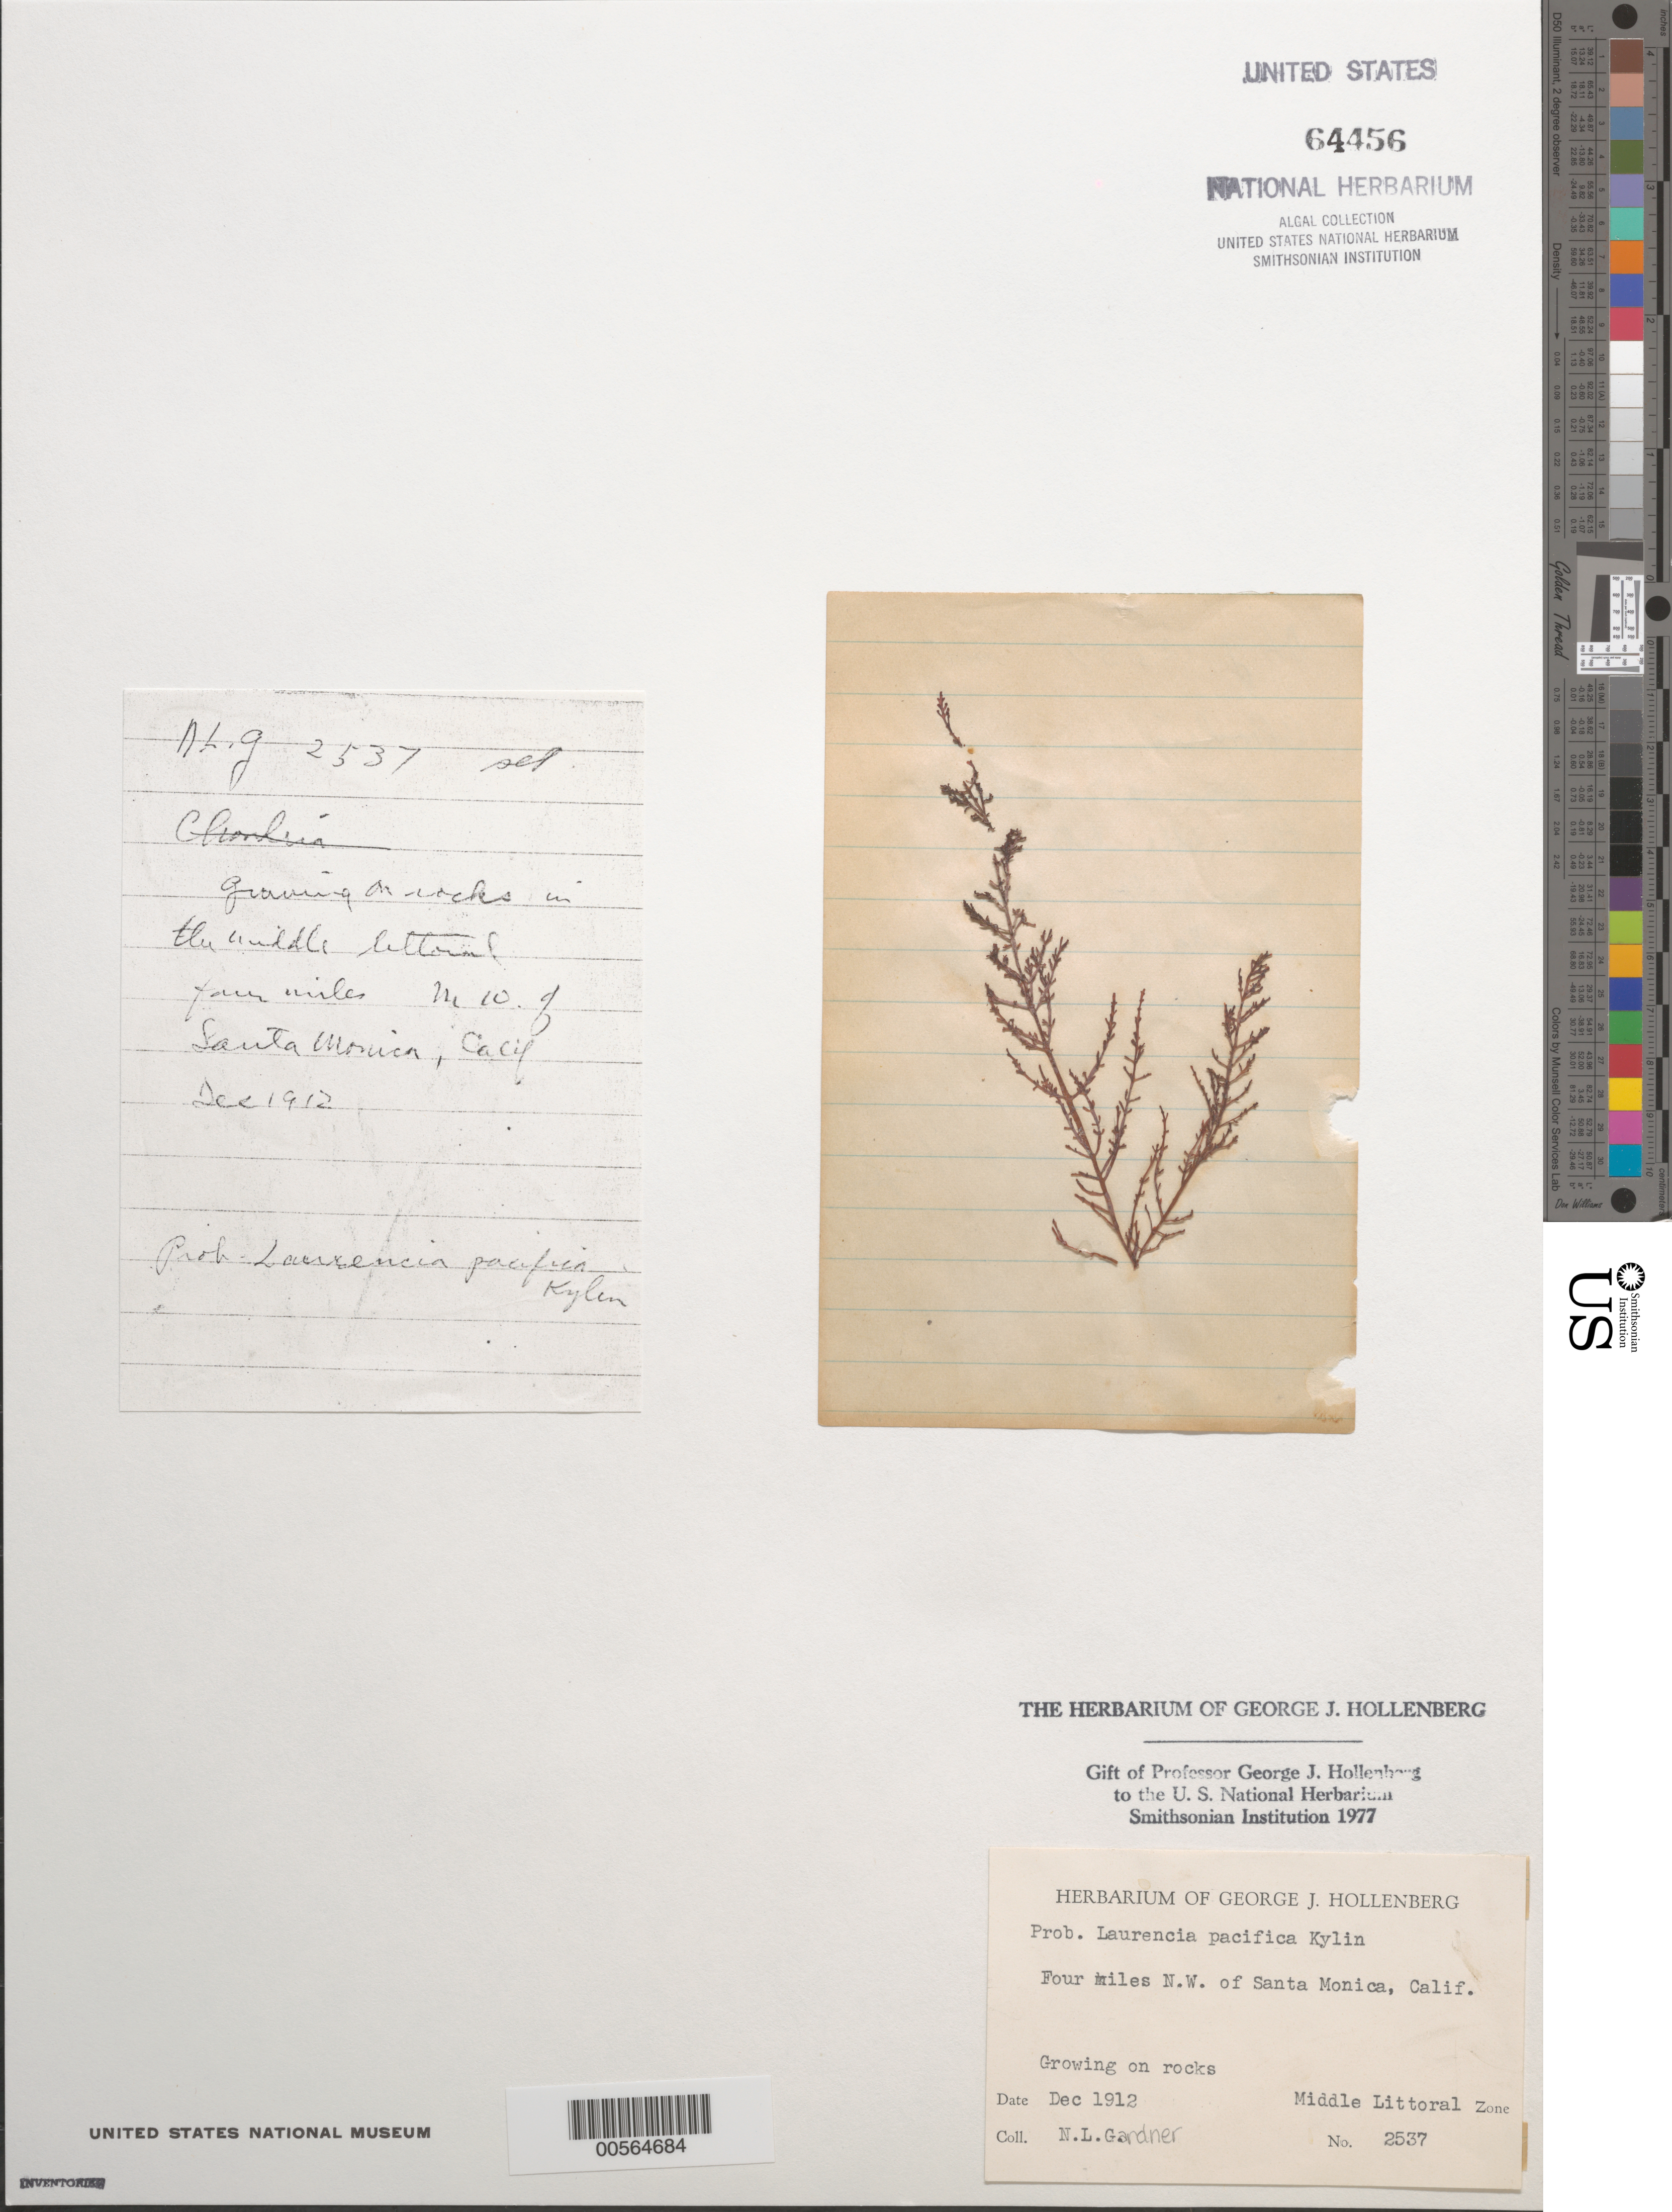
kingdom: Plantae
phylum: Rhodophyta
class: Florideophyceae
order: Ceramiales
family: Rhodomelaceae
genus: Laurencia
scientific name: Laurencia pacifica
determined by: Hollenberg, George J.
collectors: N. Gardner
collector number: NLG 2537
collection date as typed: Dec 1912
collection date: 1912-12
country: United States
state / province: California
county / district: Los Angeles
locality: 4 miles northwest of Santa Monica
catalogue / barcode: US 64456